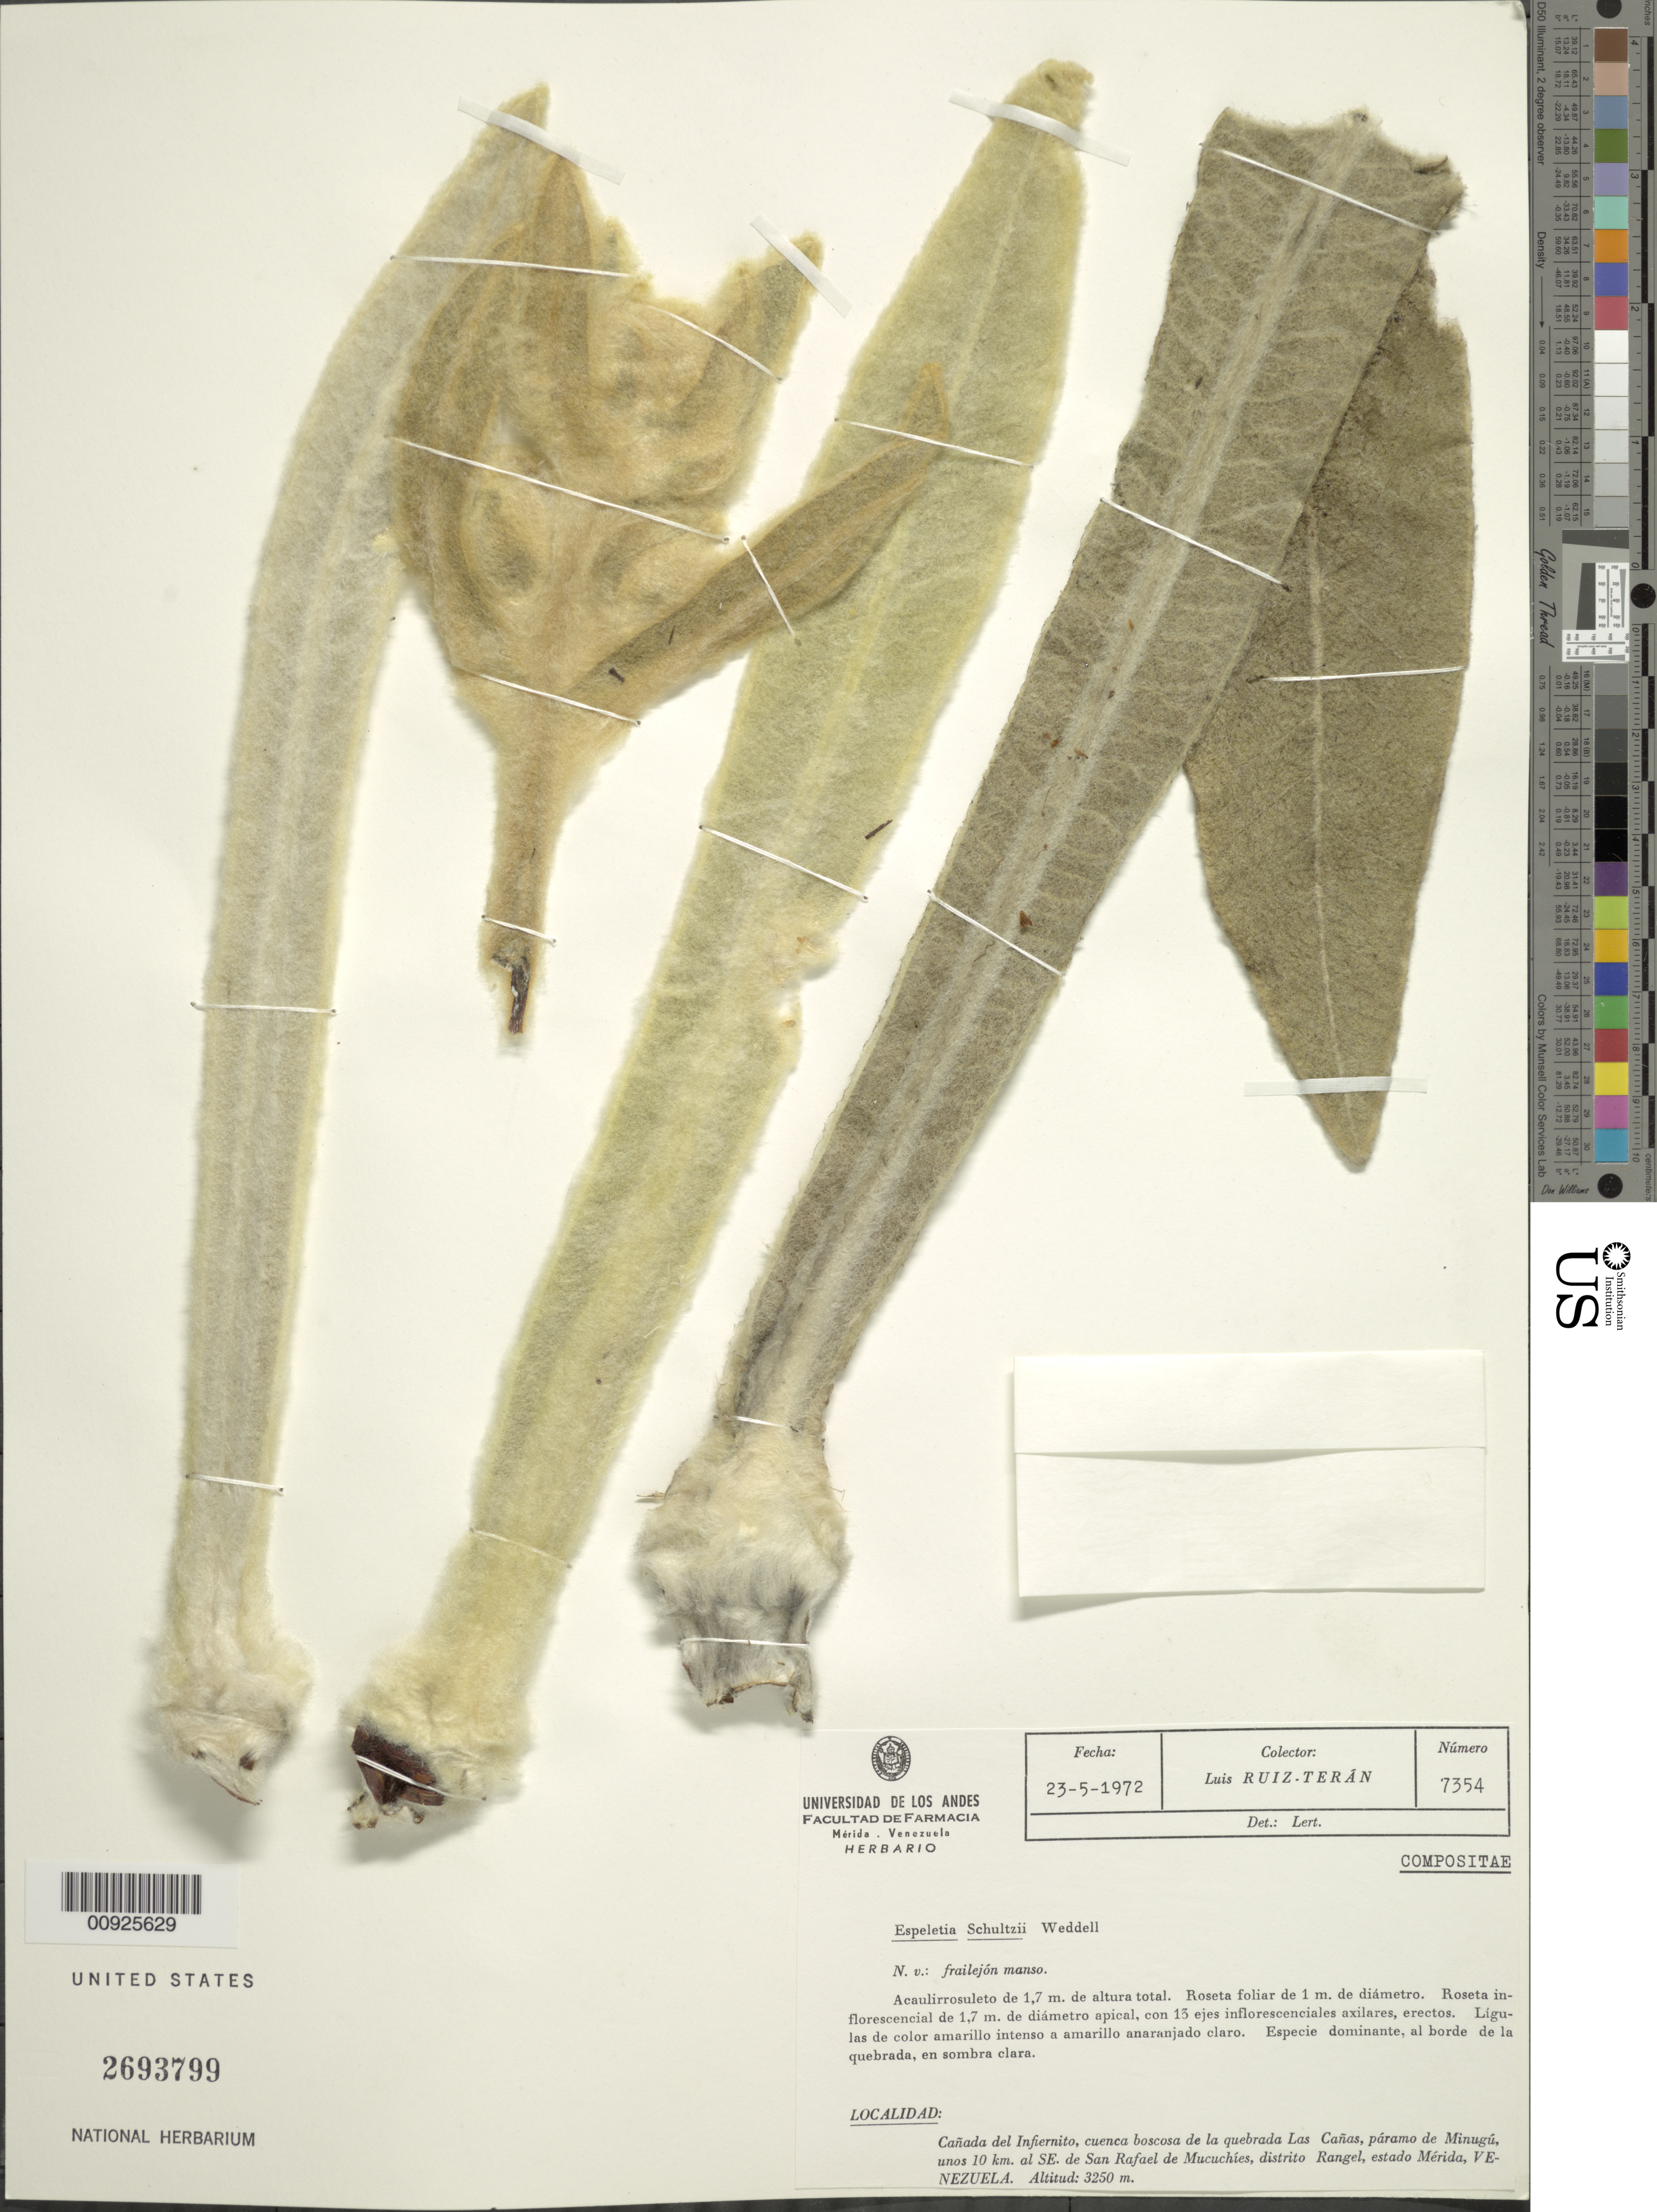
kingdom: Plantae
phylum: Tracheophyta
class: Magnoliopsida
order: Asterales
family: Asteraceae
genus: Espeletia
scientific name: Espeletia schultzii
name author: Wedd.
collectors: L. E. Ruíz-Terán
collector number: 7354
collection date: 1972-05-23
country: Venezuela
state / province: Mérida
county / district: Rangel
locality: Páramo de Minugú. Cañada del Infiernito, cuenca boscosa de la quebrada Las Cañas, páramo de Minugú, unos 10 km al SE de san Rafael de Mucuchíes.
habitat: Especie dominante, al borde de una quebrada en sombra clara.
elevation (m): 3250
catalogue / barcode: US 2693799